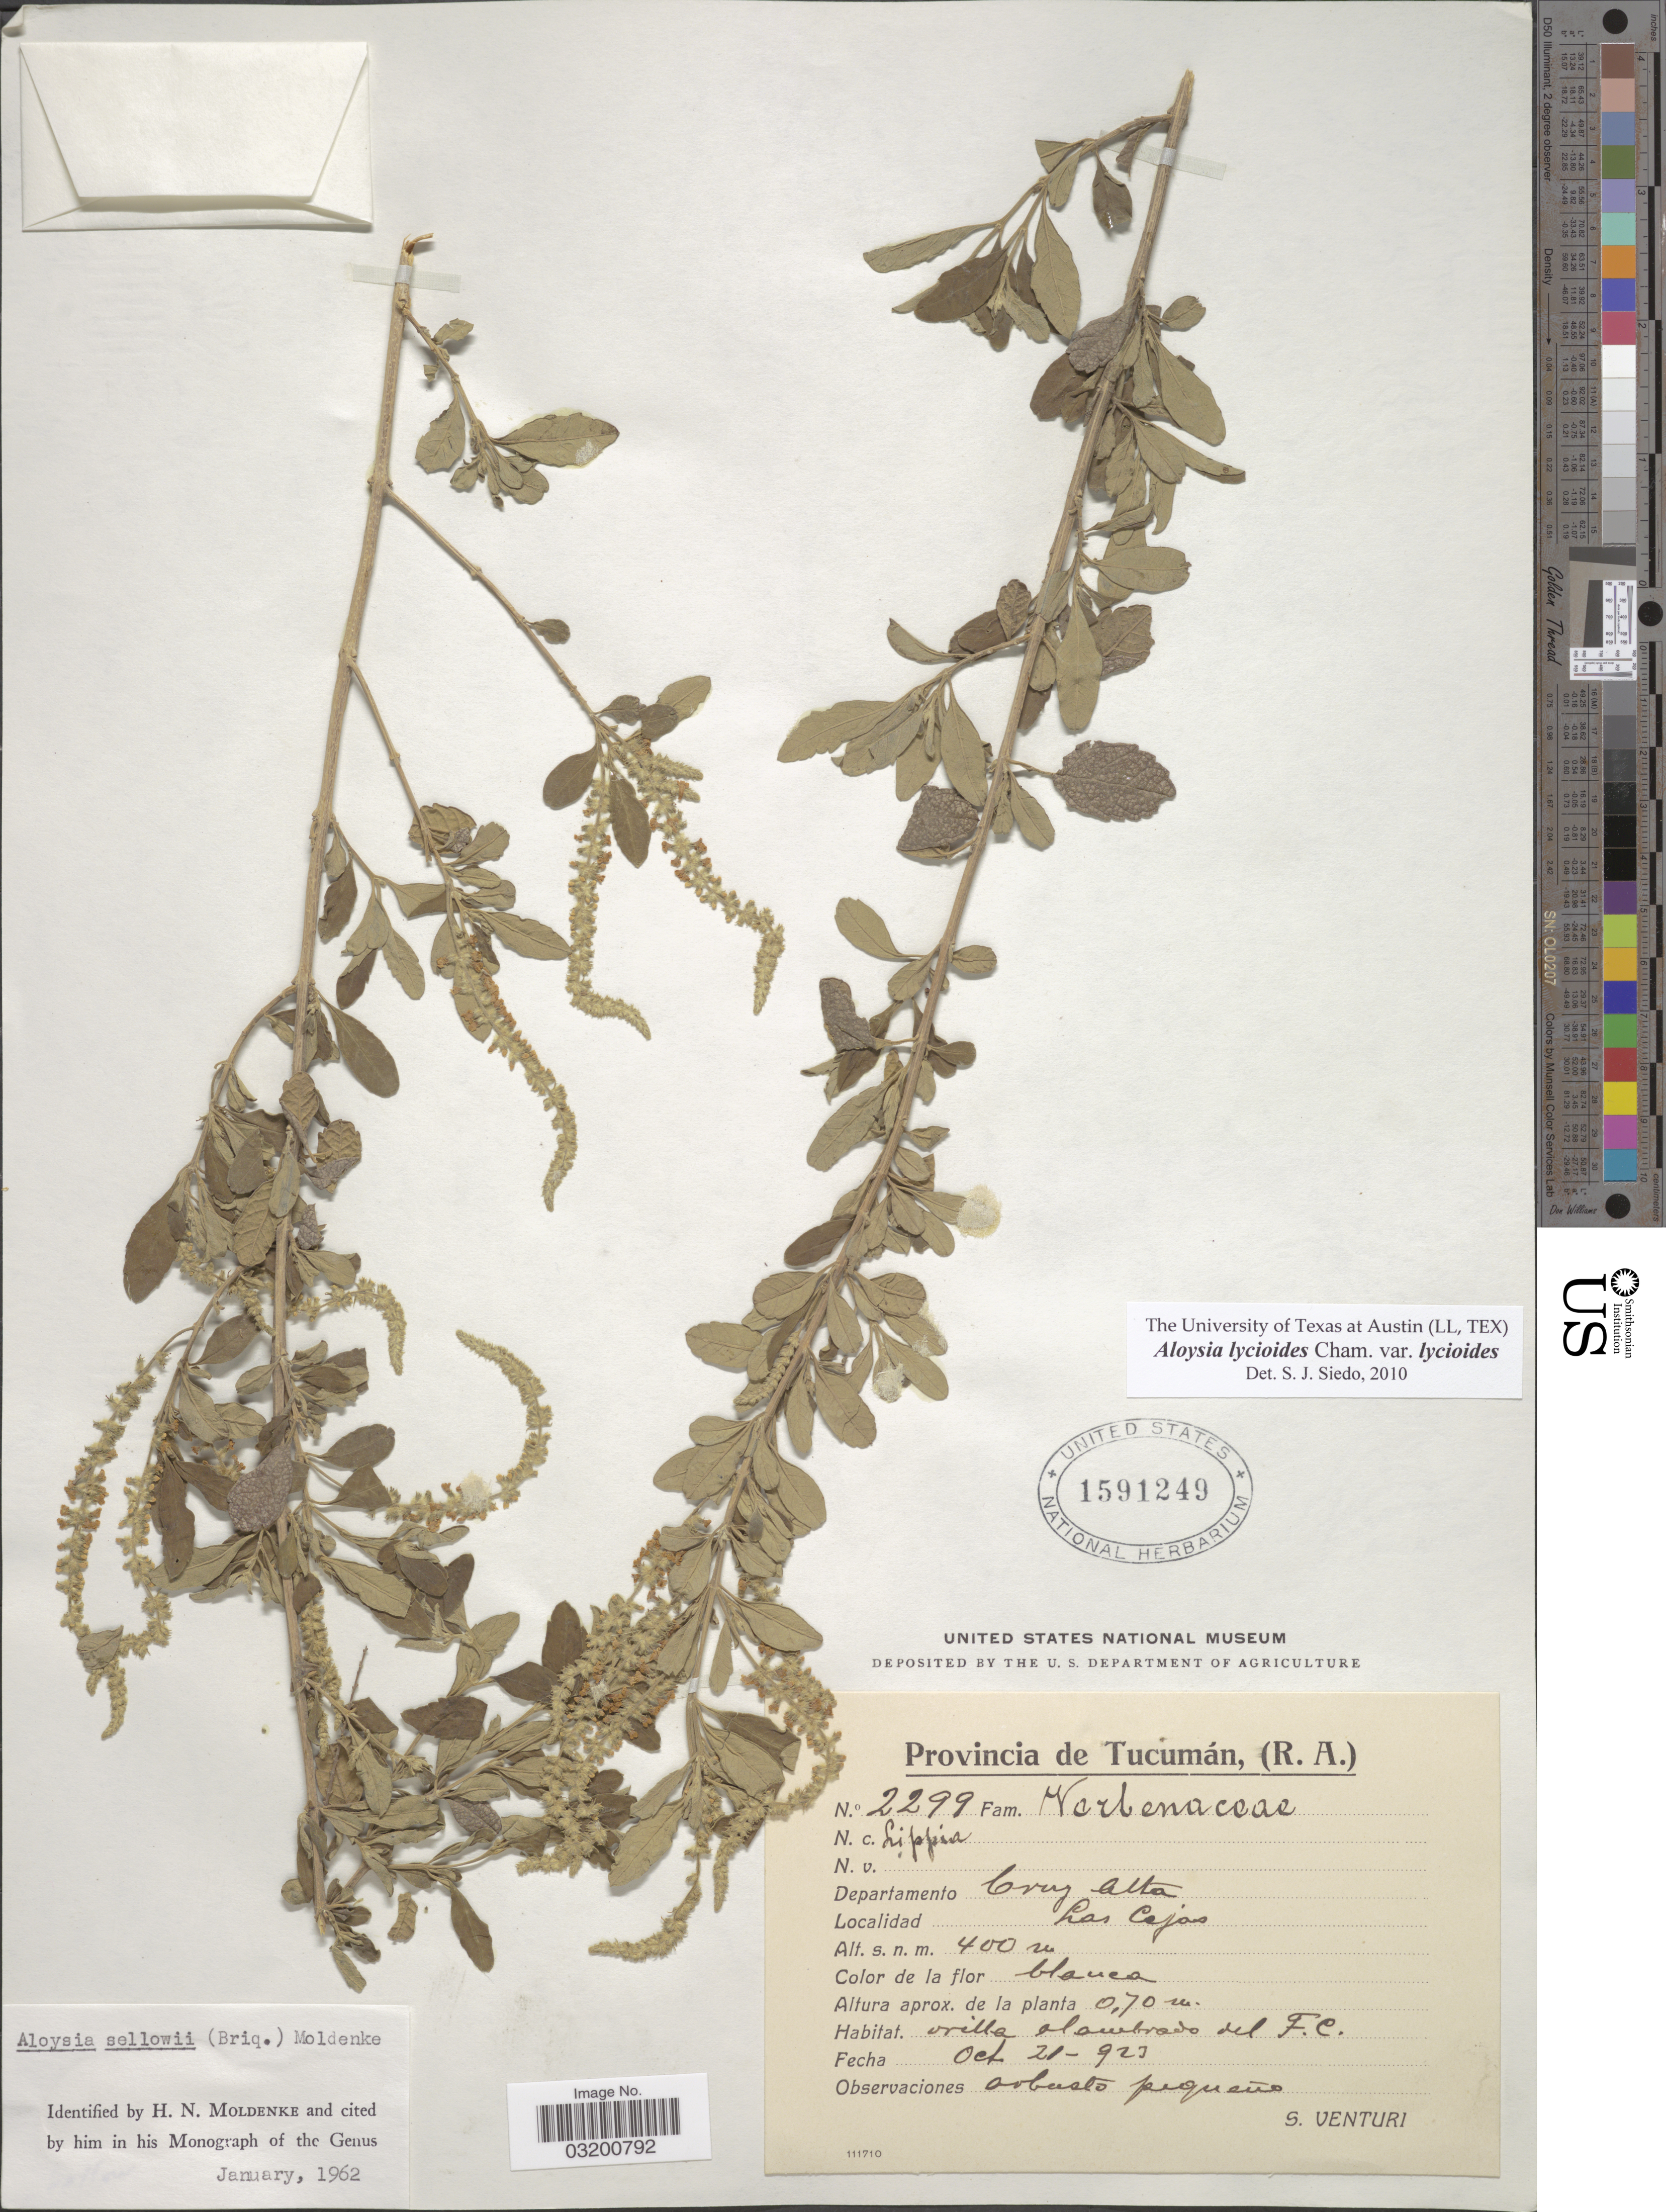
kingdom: Plantae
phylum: Tracheophyta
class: Magnoliopsida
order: Lamiales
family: Verbenaceae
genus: Aloysia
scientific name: Aloysia lycioides var. lycioides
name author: Cham.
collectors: S. Venturi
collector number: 2299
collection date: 1923-10-21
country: Argentina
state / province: Tucuman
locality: Departamento Cruz Alta. Las Cejas.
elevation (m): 400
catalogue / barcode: US 1591249